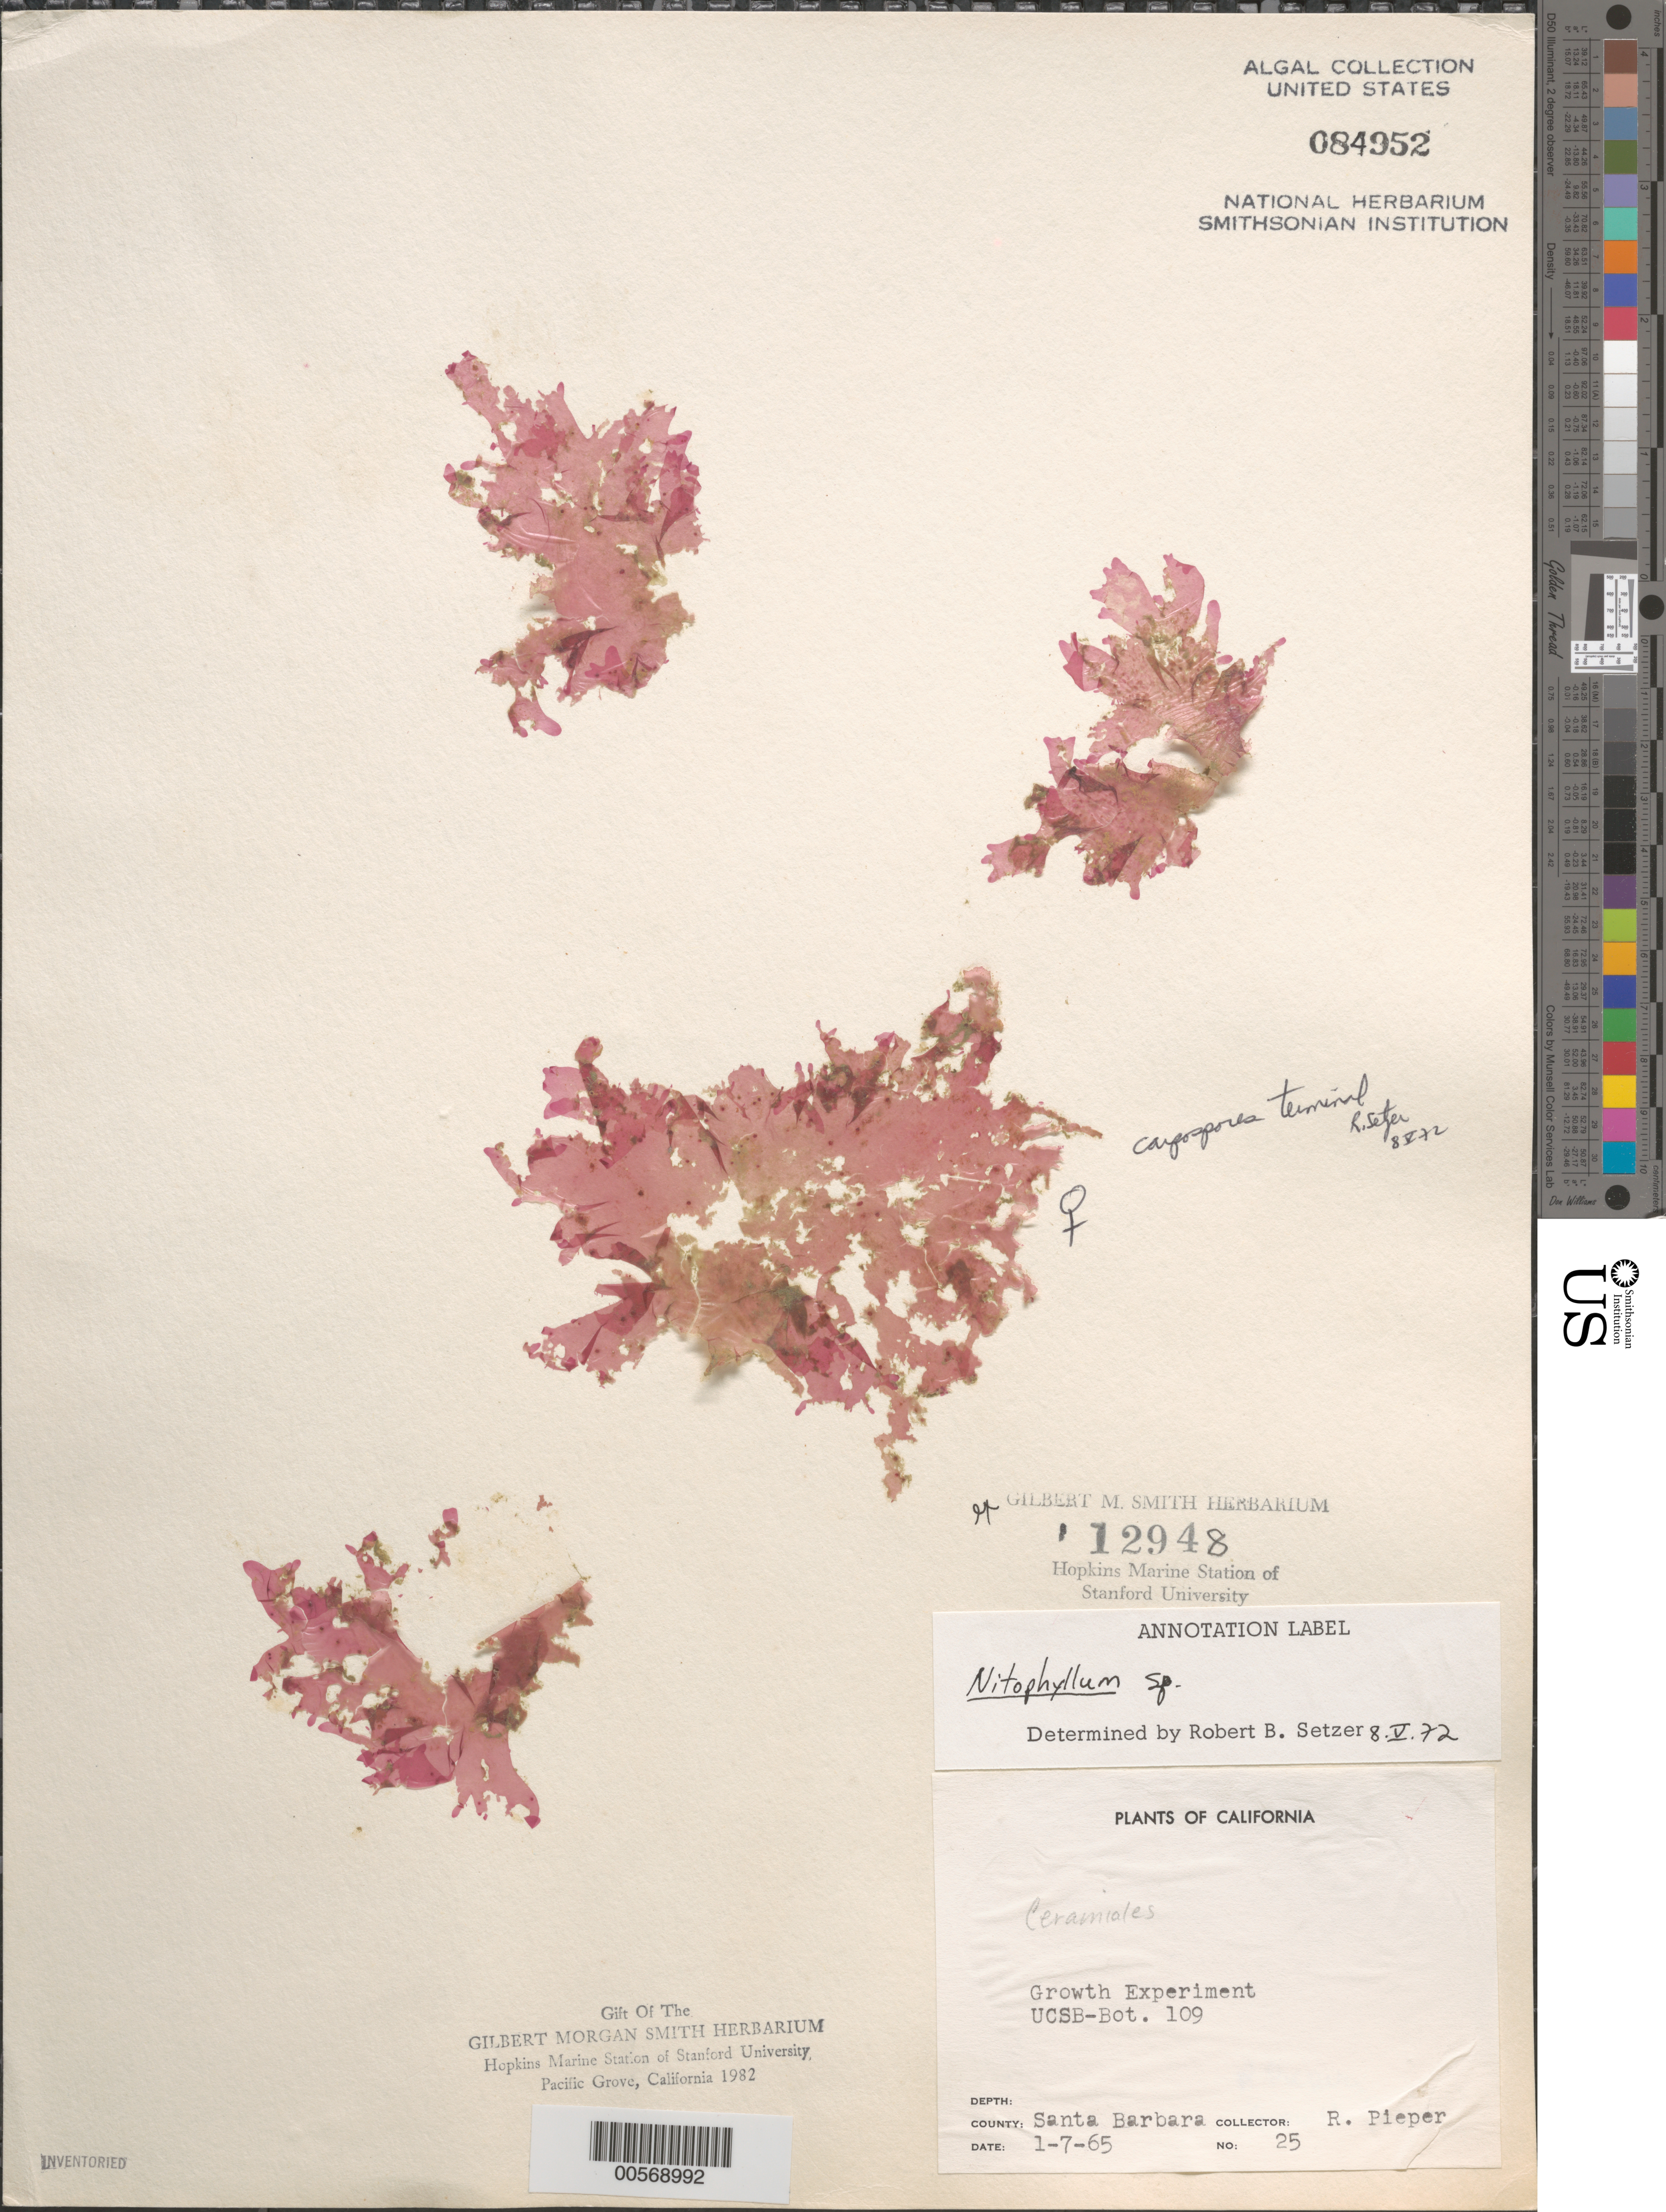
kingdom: Plantae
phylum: Rhodophyta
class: Florideophyceae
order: Ceramiales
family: Delesseriaceae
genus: Nitophyllum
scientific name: Nitophyllum sp.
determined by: Setzer, R. B.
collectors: R. Pieper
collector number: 25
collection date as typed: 07 Jan 1965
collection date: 1965-01-07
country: United States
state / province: California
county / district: Santa Barbara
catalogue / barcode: US 84952